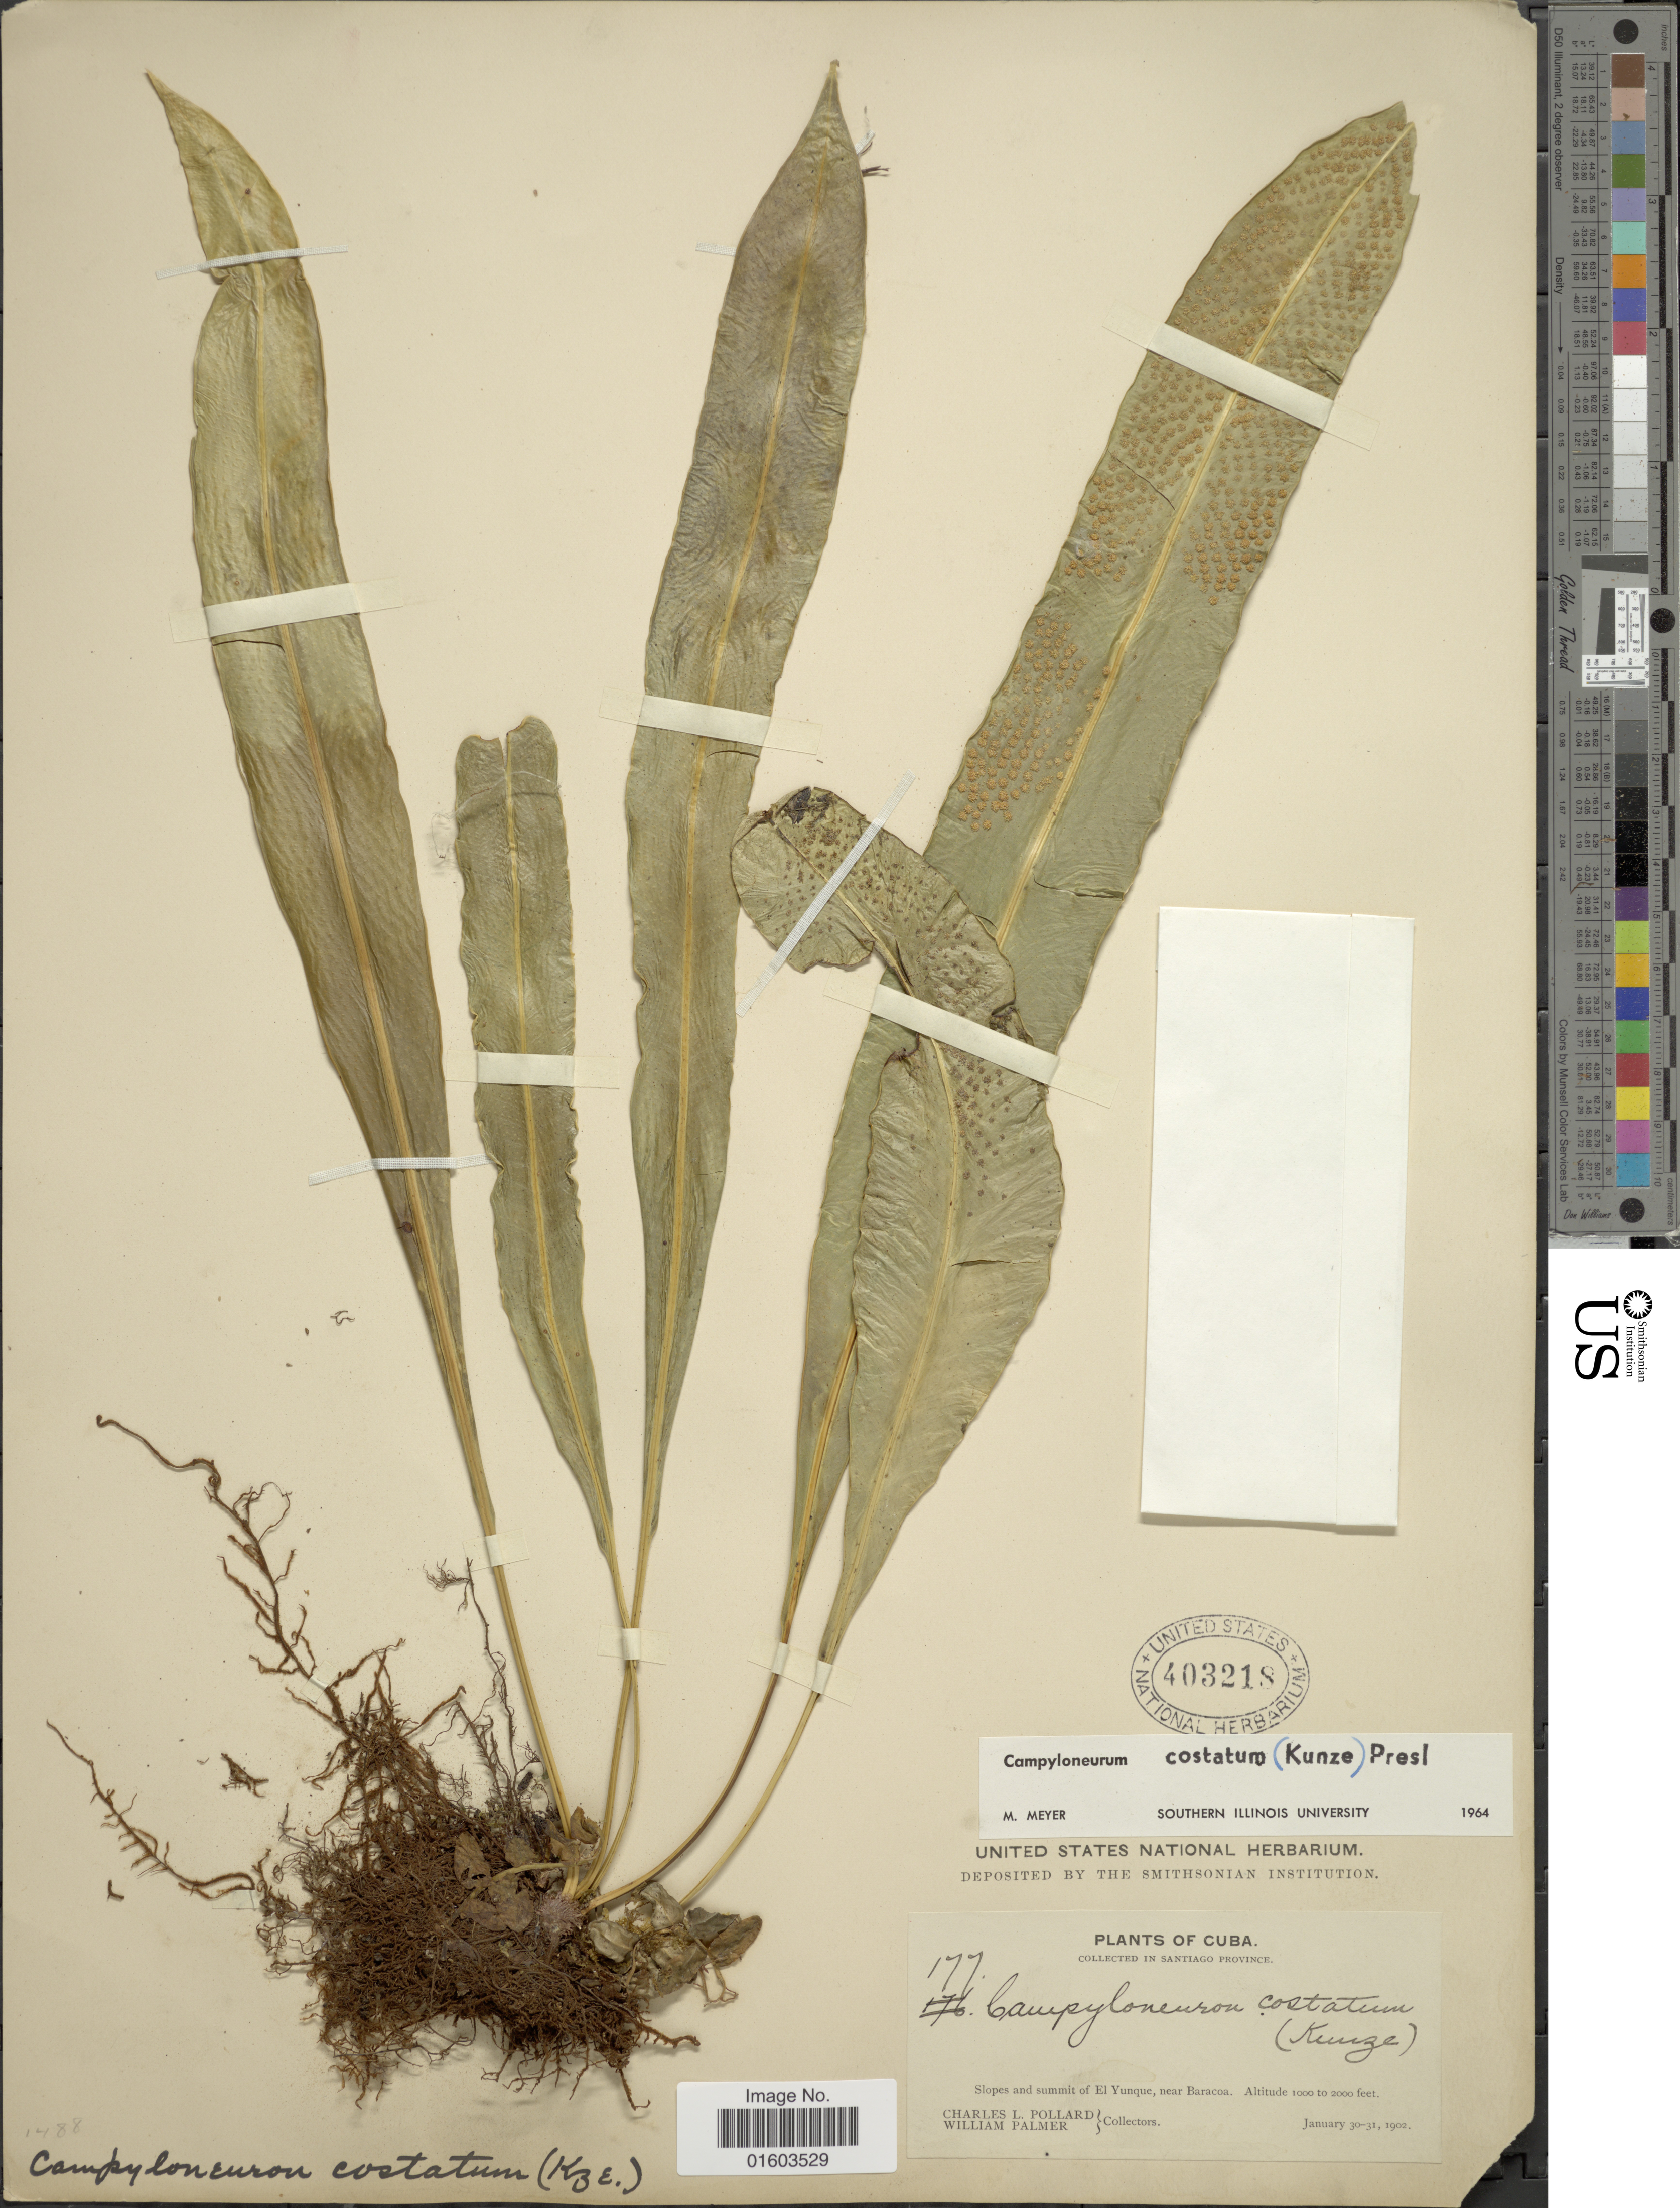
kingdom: Plantae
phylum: Tracheophyta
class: Polypodiopsida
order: Polypodiales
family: Polypodiaceae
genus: Campyloneurum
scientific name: Campyloneurum costatum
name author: (Kunze) C. Presl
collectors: C. L. Pollard & W. Palmer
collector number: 177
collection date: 1902-01-30/1902-01-31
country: Cuba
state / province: Santiago de Cuba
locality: In Santiago Province, Slopes and summit of El Yunque, near Baracoa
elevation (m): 305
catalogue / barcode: US 403218